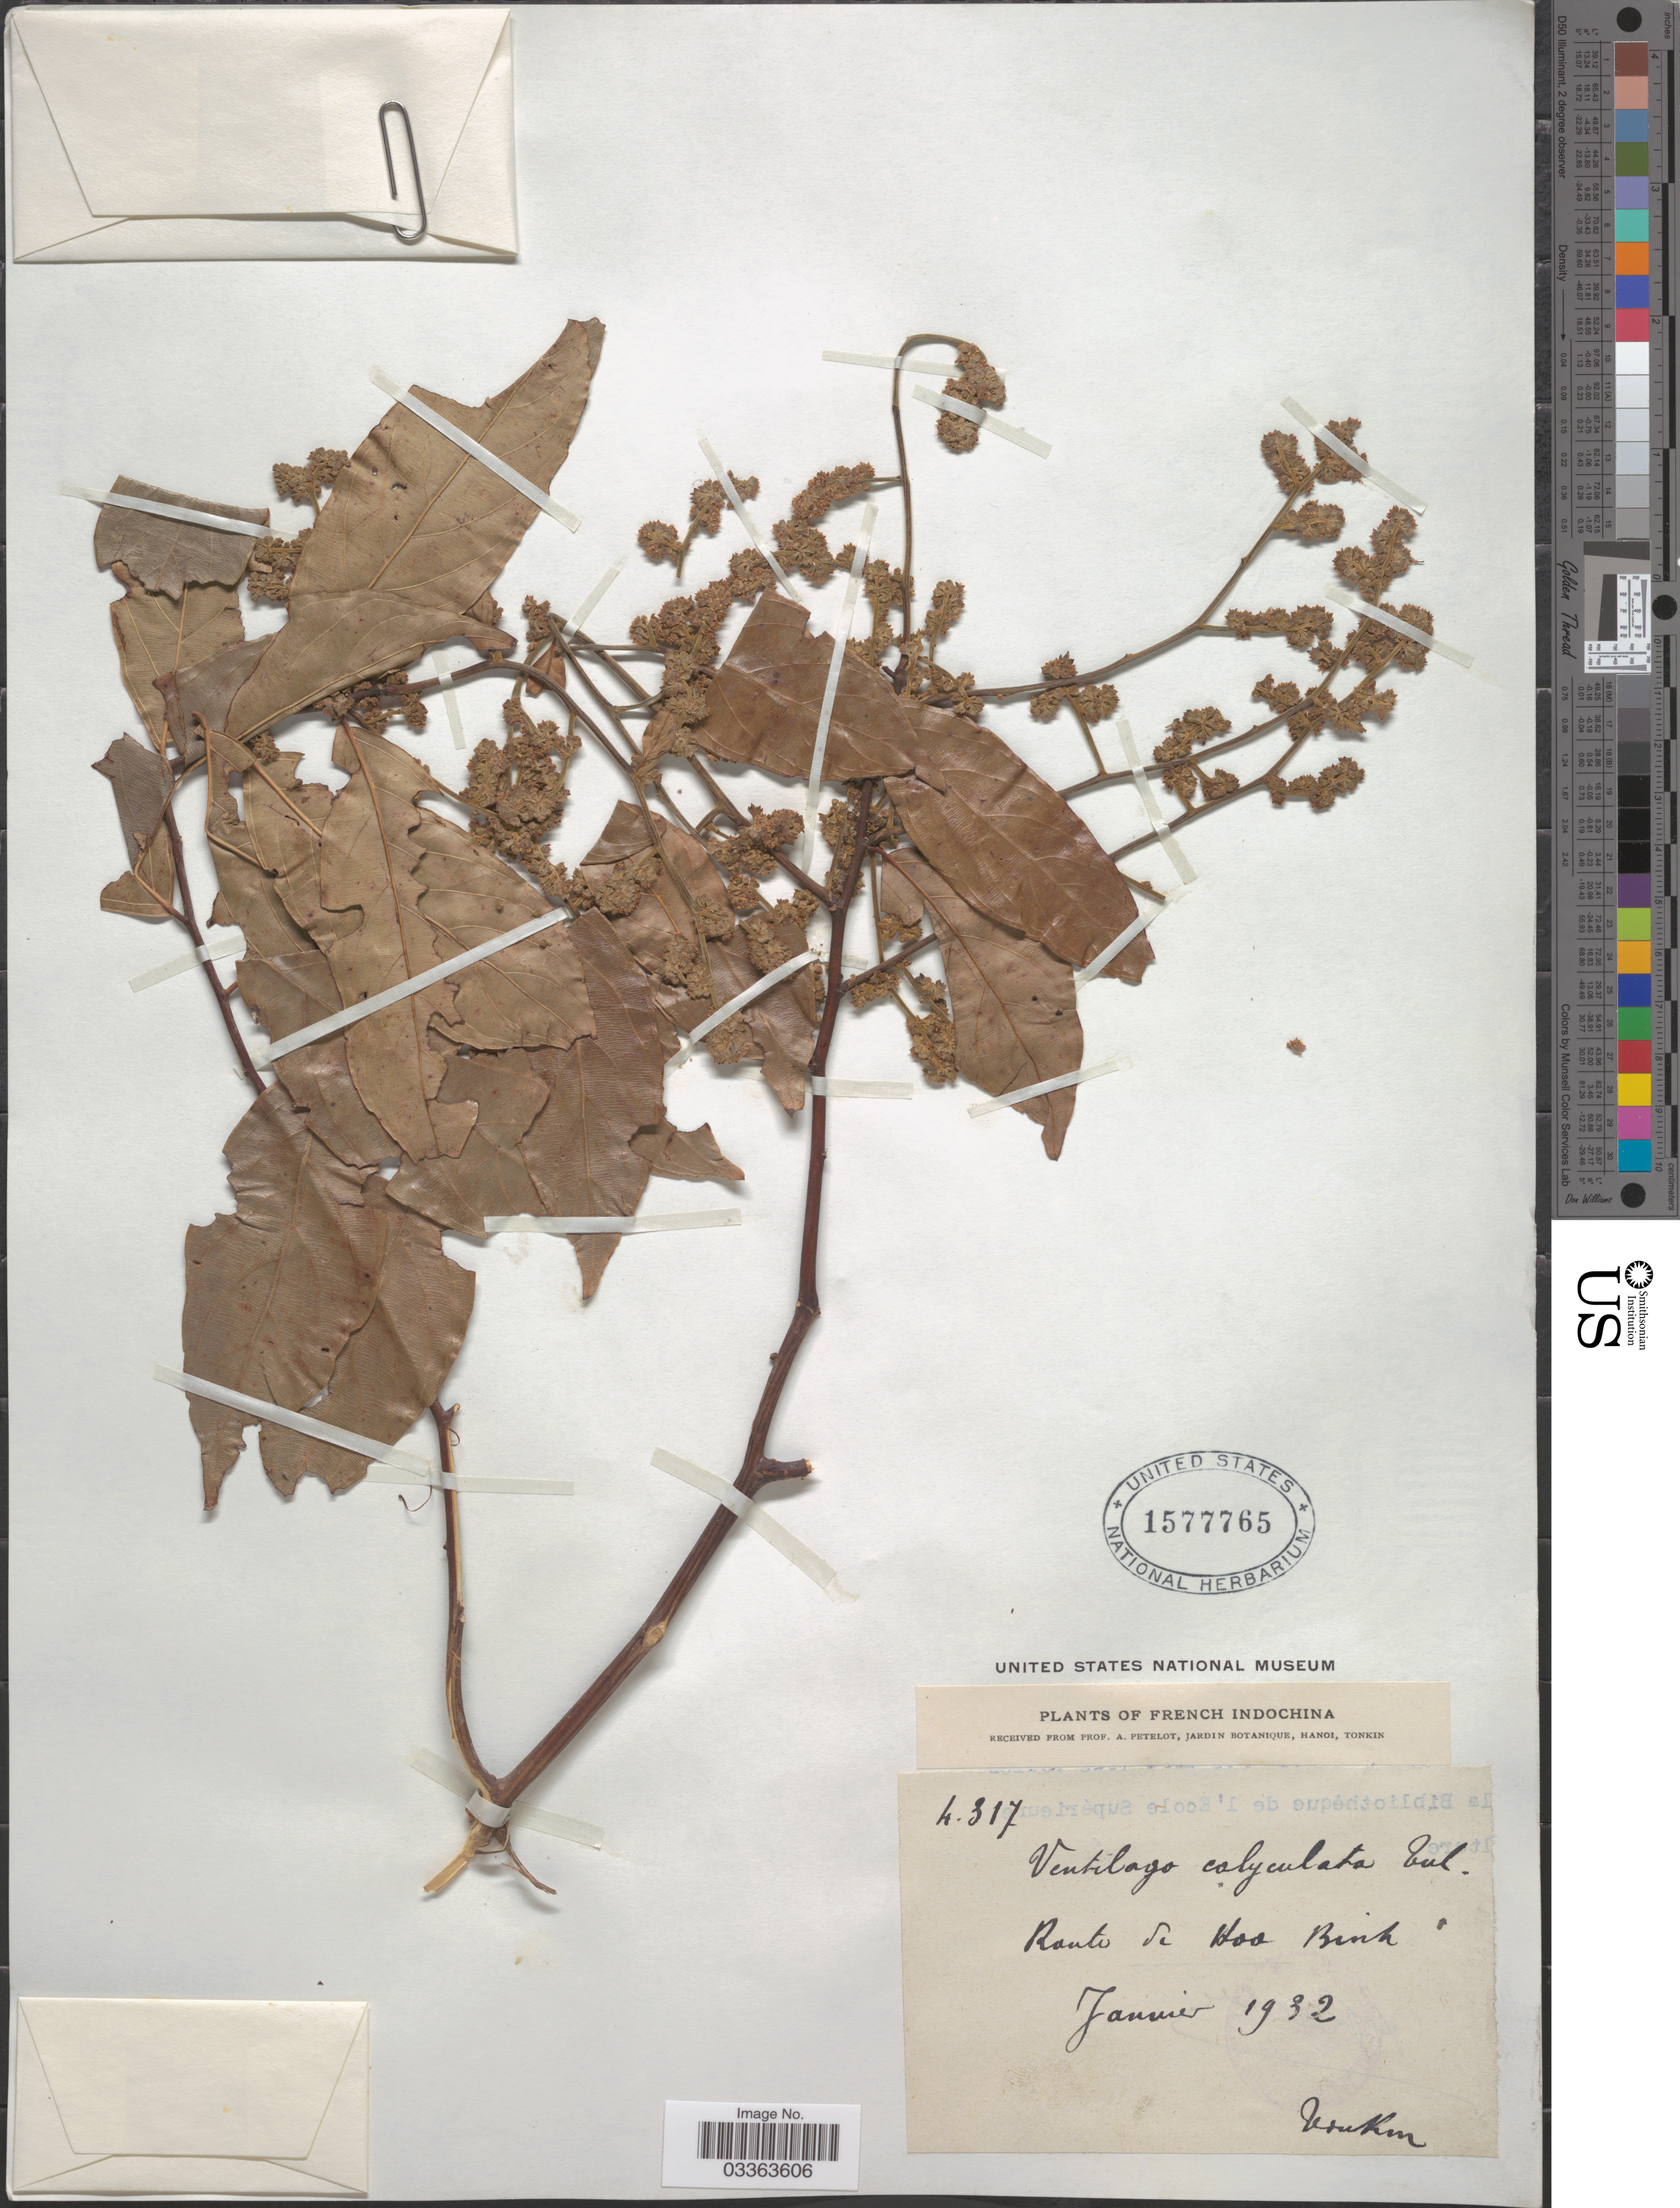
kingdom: Plantae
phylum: Tracheophyta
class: Magnoliopsida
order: Rosales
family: Rhamnaceae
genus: Ventilago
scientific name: Ventilago calyculata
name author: Tul.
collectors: A. Petelot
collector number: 4317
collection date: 1932-01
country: Vietnam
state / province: Hoa Binh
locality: French Indochina. Route de Hoa Binh.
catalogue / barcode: US 1577765